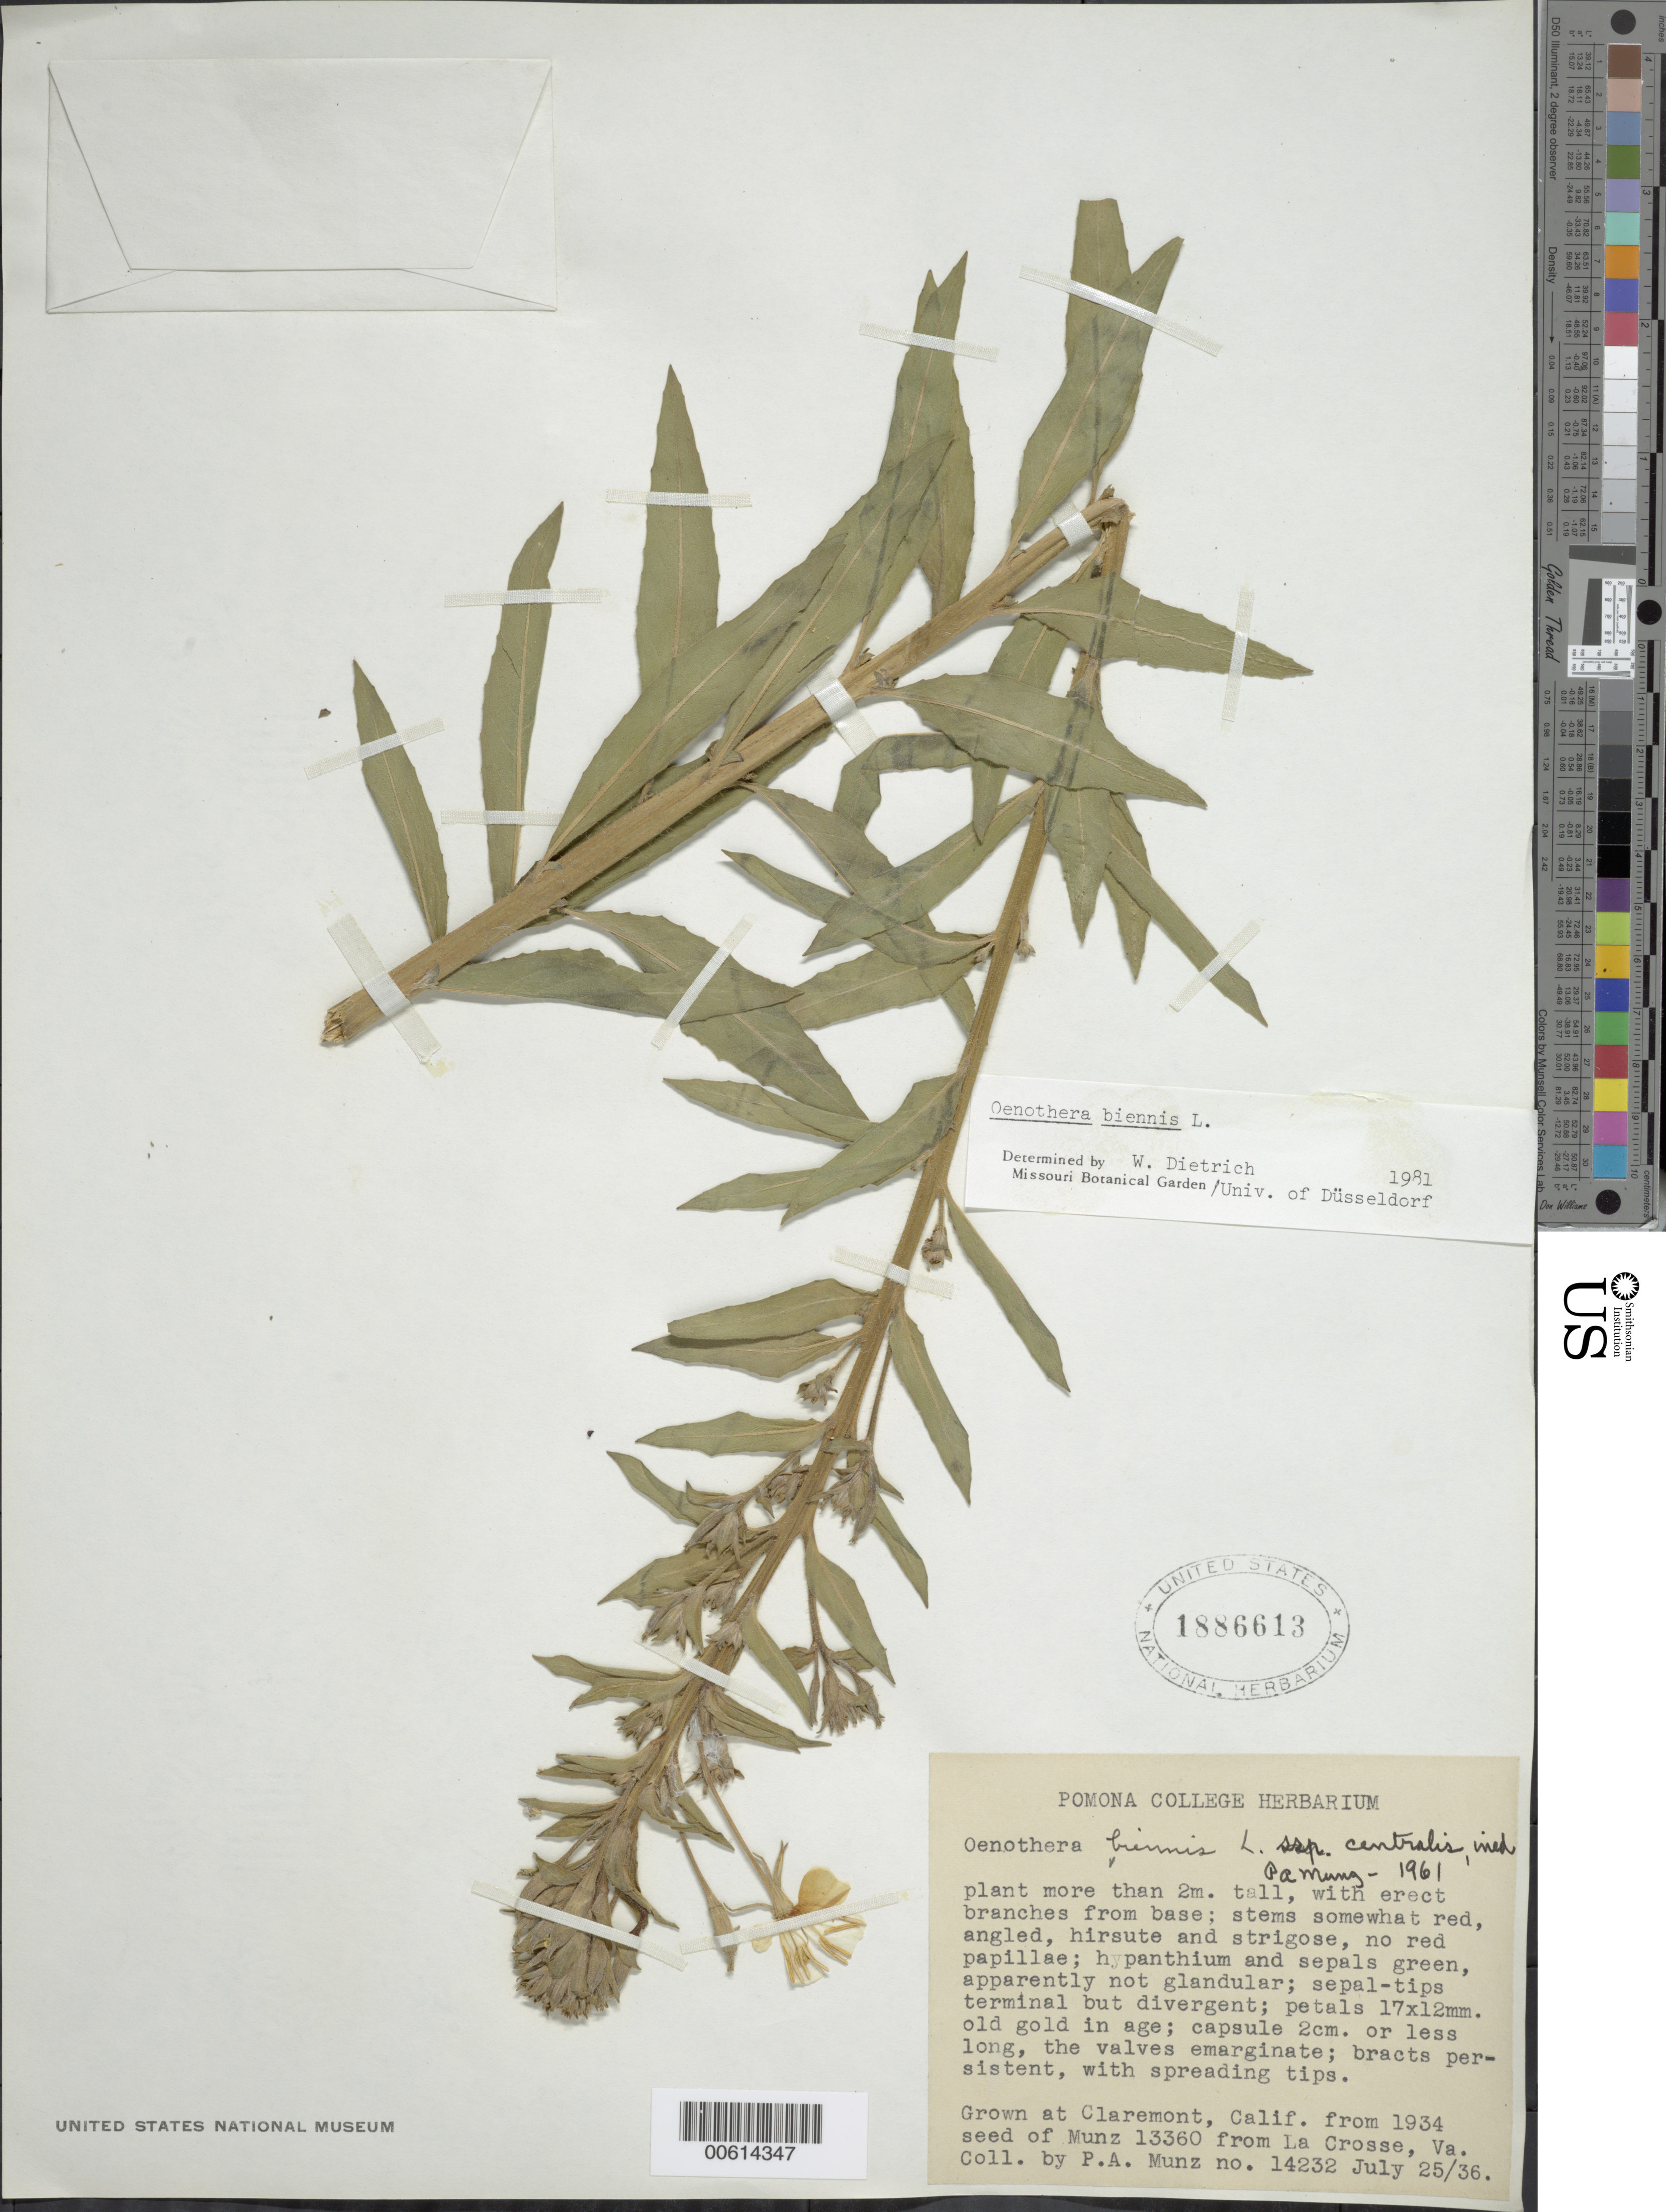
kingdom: Plantae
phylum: Tracheophyta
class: Magnoliopsida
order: Myrtales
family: Onagraceae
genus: Oenothera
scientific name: Oenothera biennis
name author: L.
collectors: P. A. Munz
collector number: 14232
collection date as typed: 25 Jul 1936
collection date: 1936-07-25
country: United States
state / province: California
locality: Pomona College, Claremont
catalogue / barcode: US 1886613